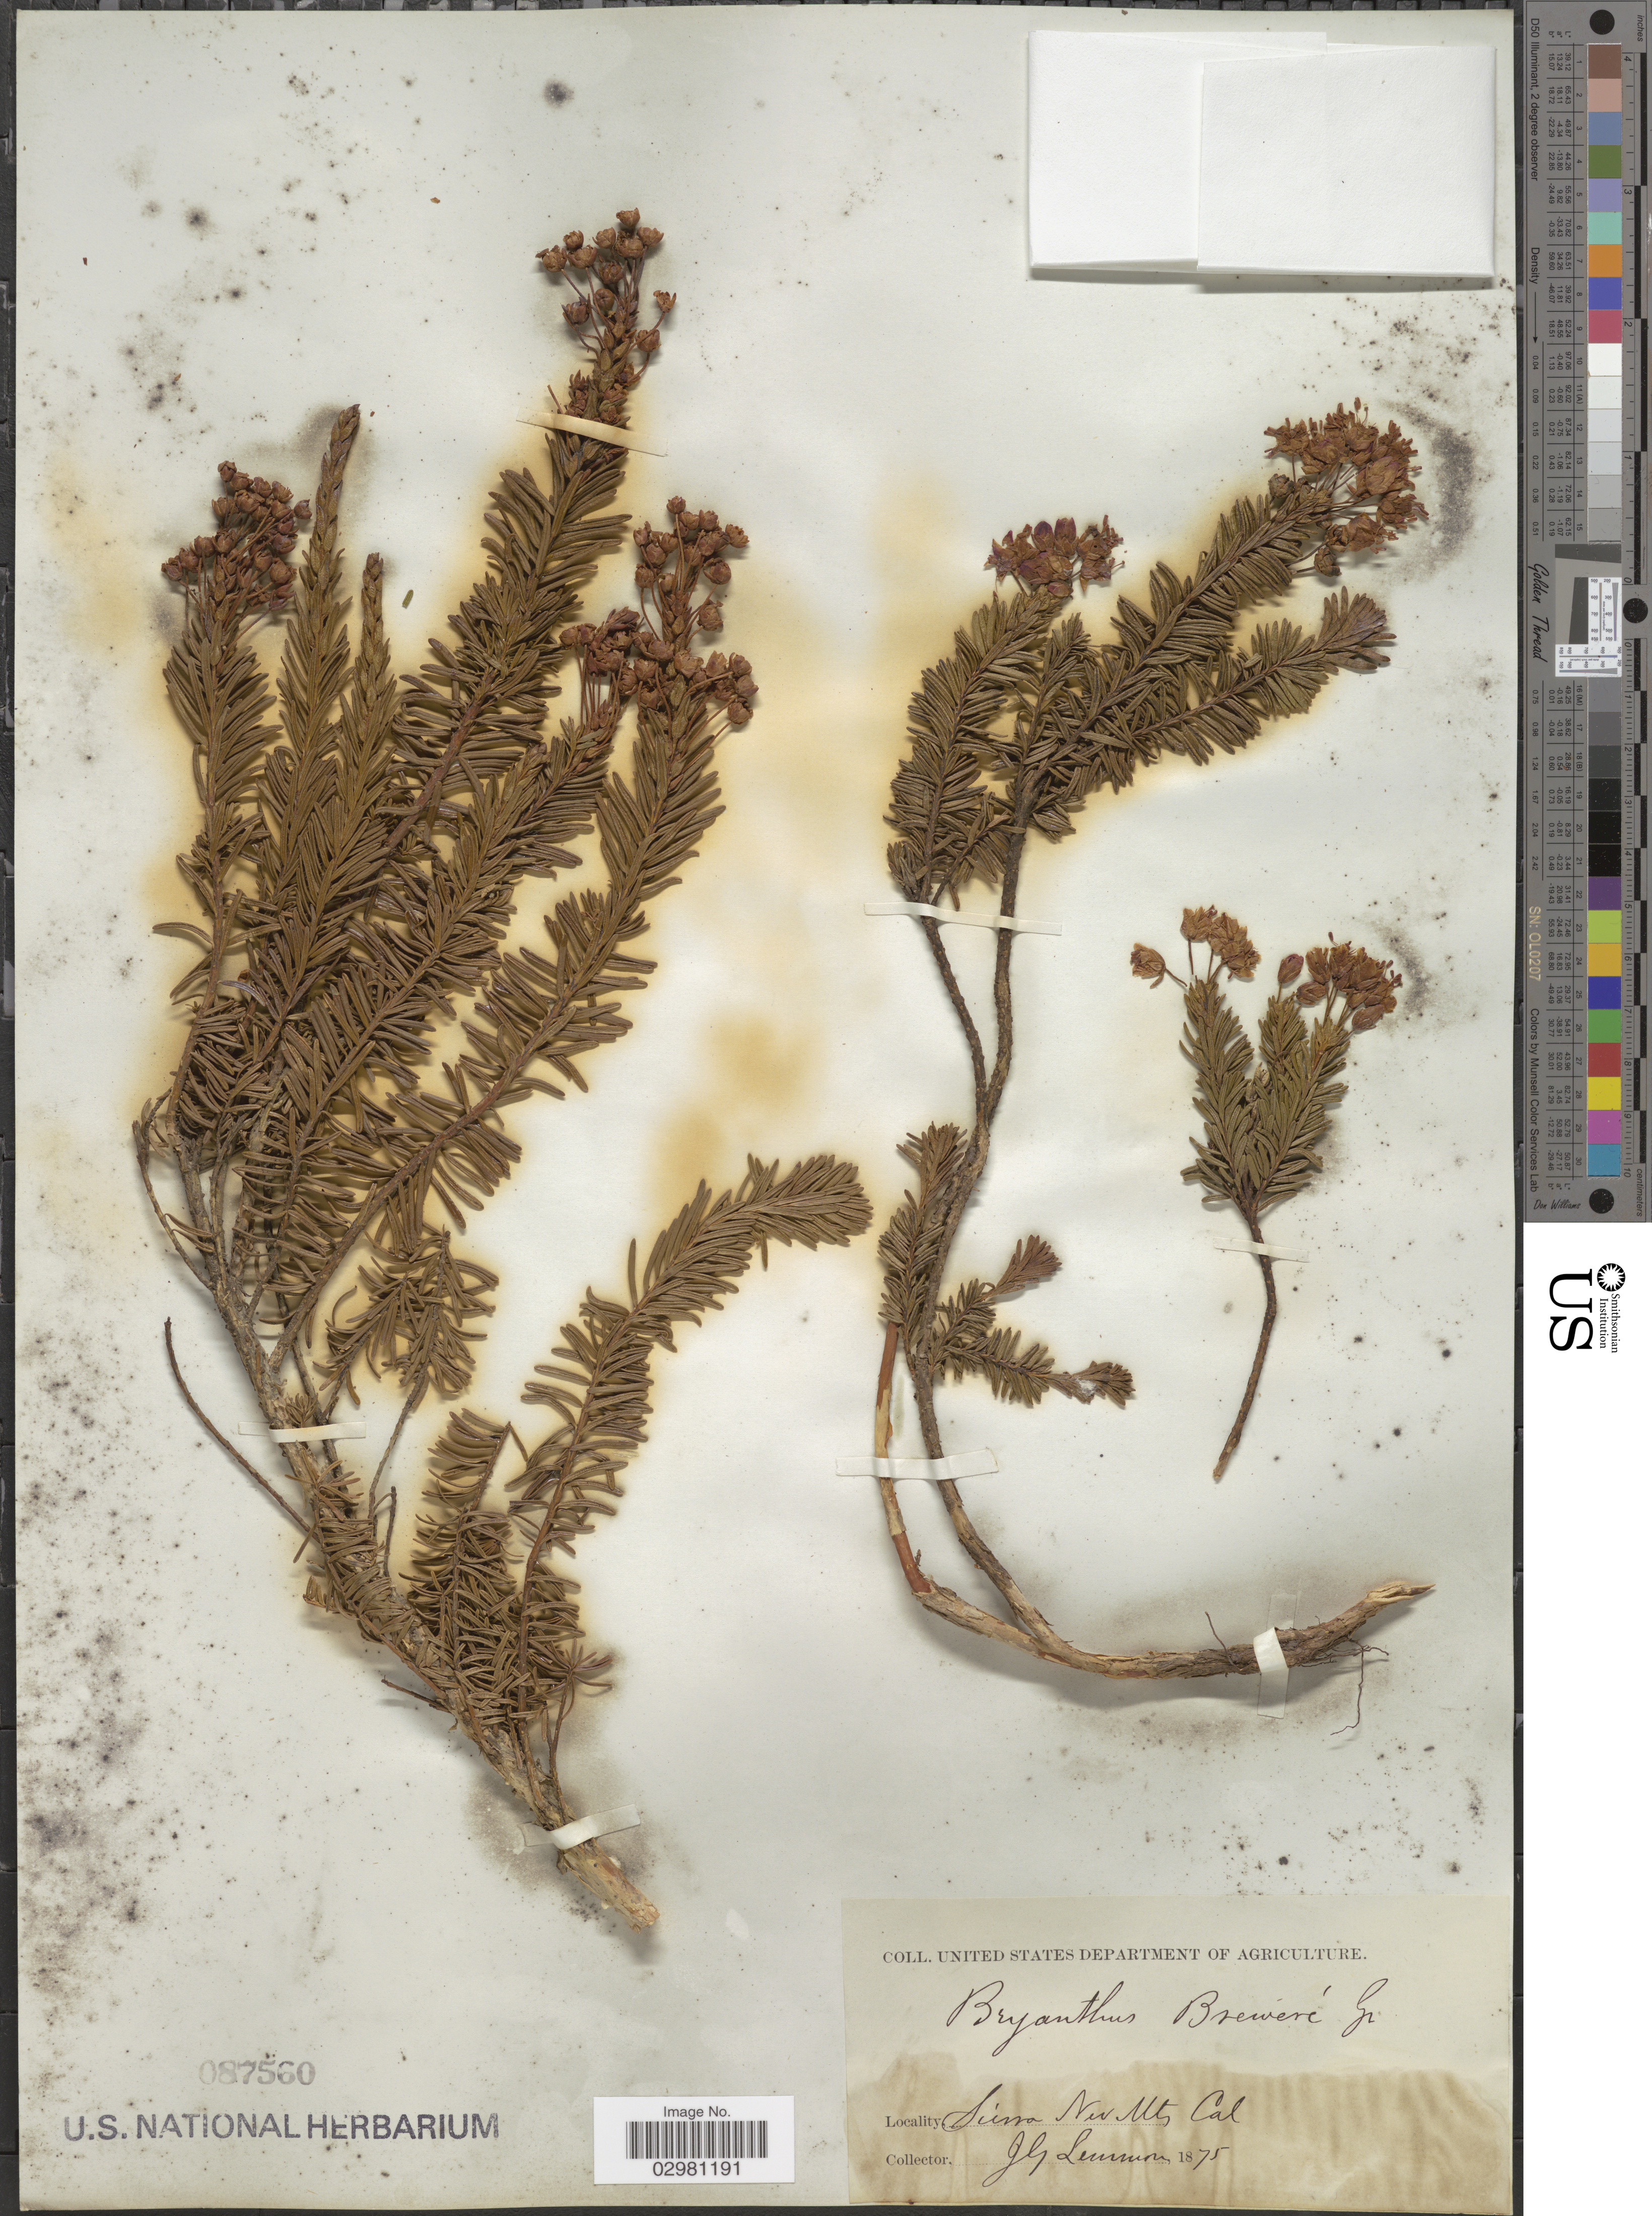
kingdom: Plantae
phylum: Tracheophyta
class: Magnoliopsida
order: Ericales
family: Ericaceae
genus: Phyllodoce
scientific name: Phyllodoce breweri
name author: (A. Gray) A. Heller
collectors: J. Lemmon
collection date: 1875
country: United States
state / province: California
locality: Sierra Nev. Mts. Cal.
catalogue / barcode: US 87560